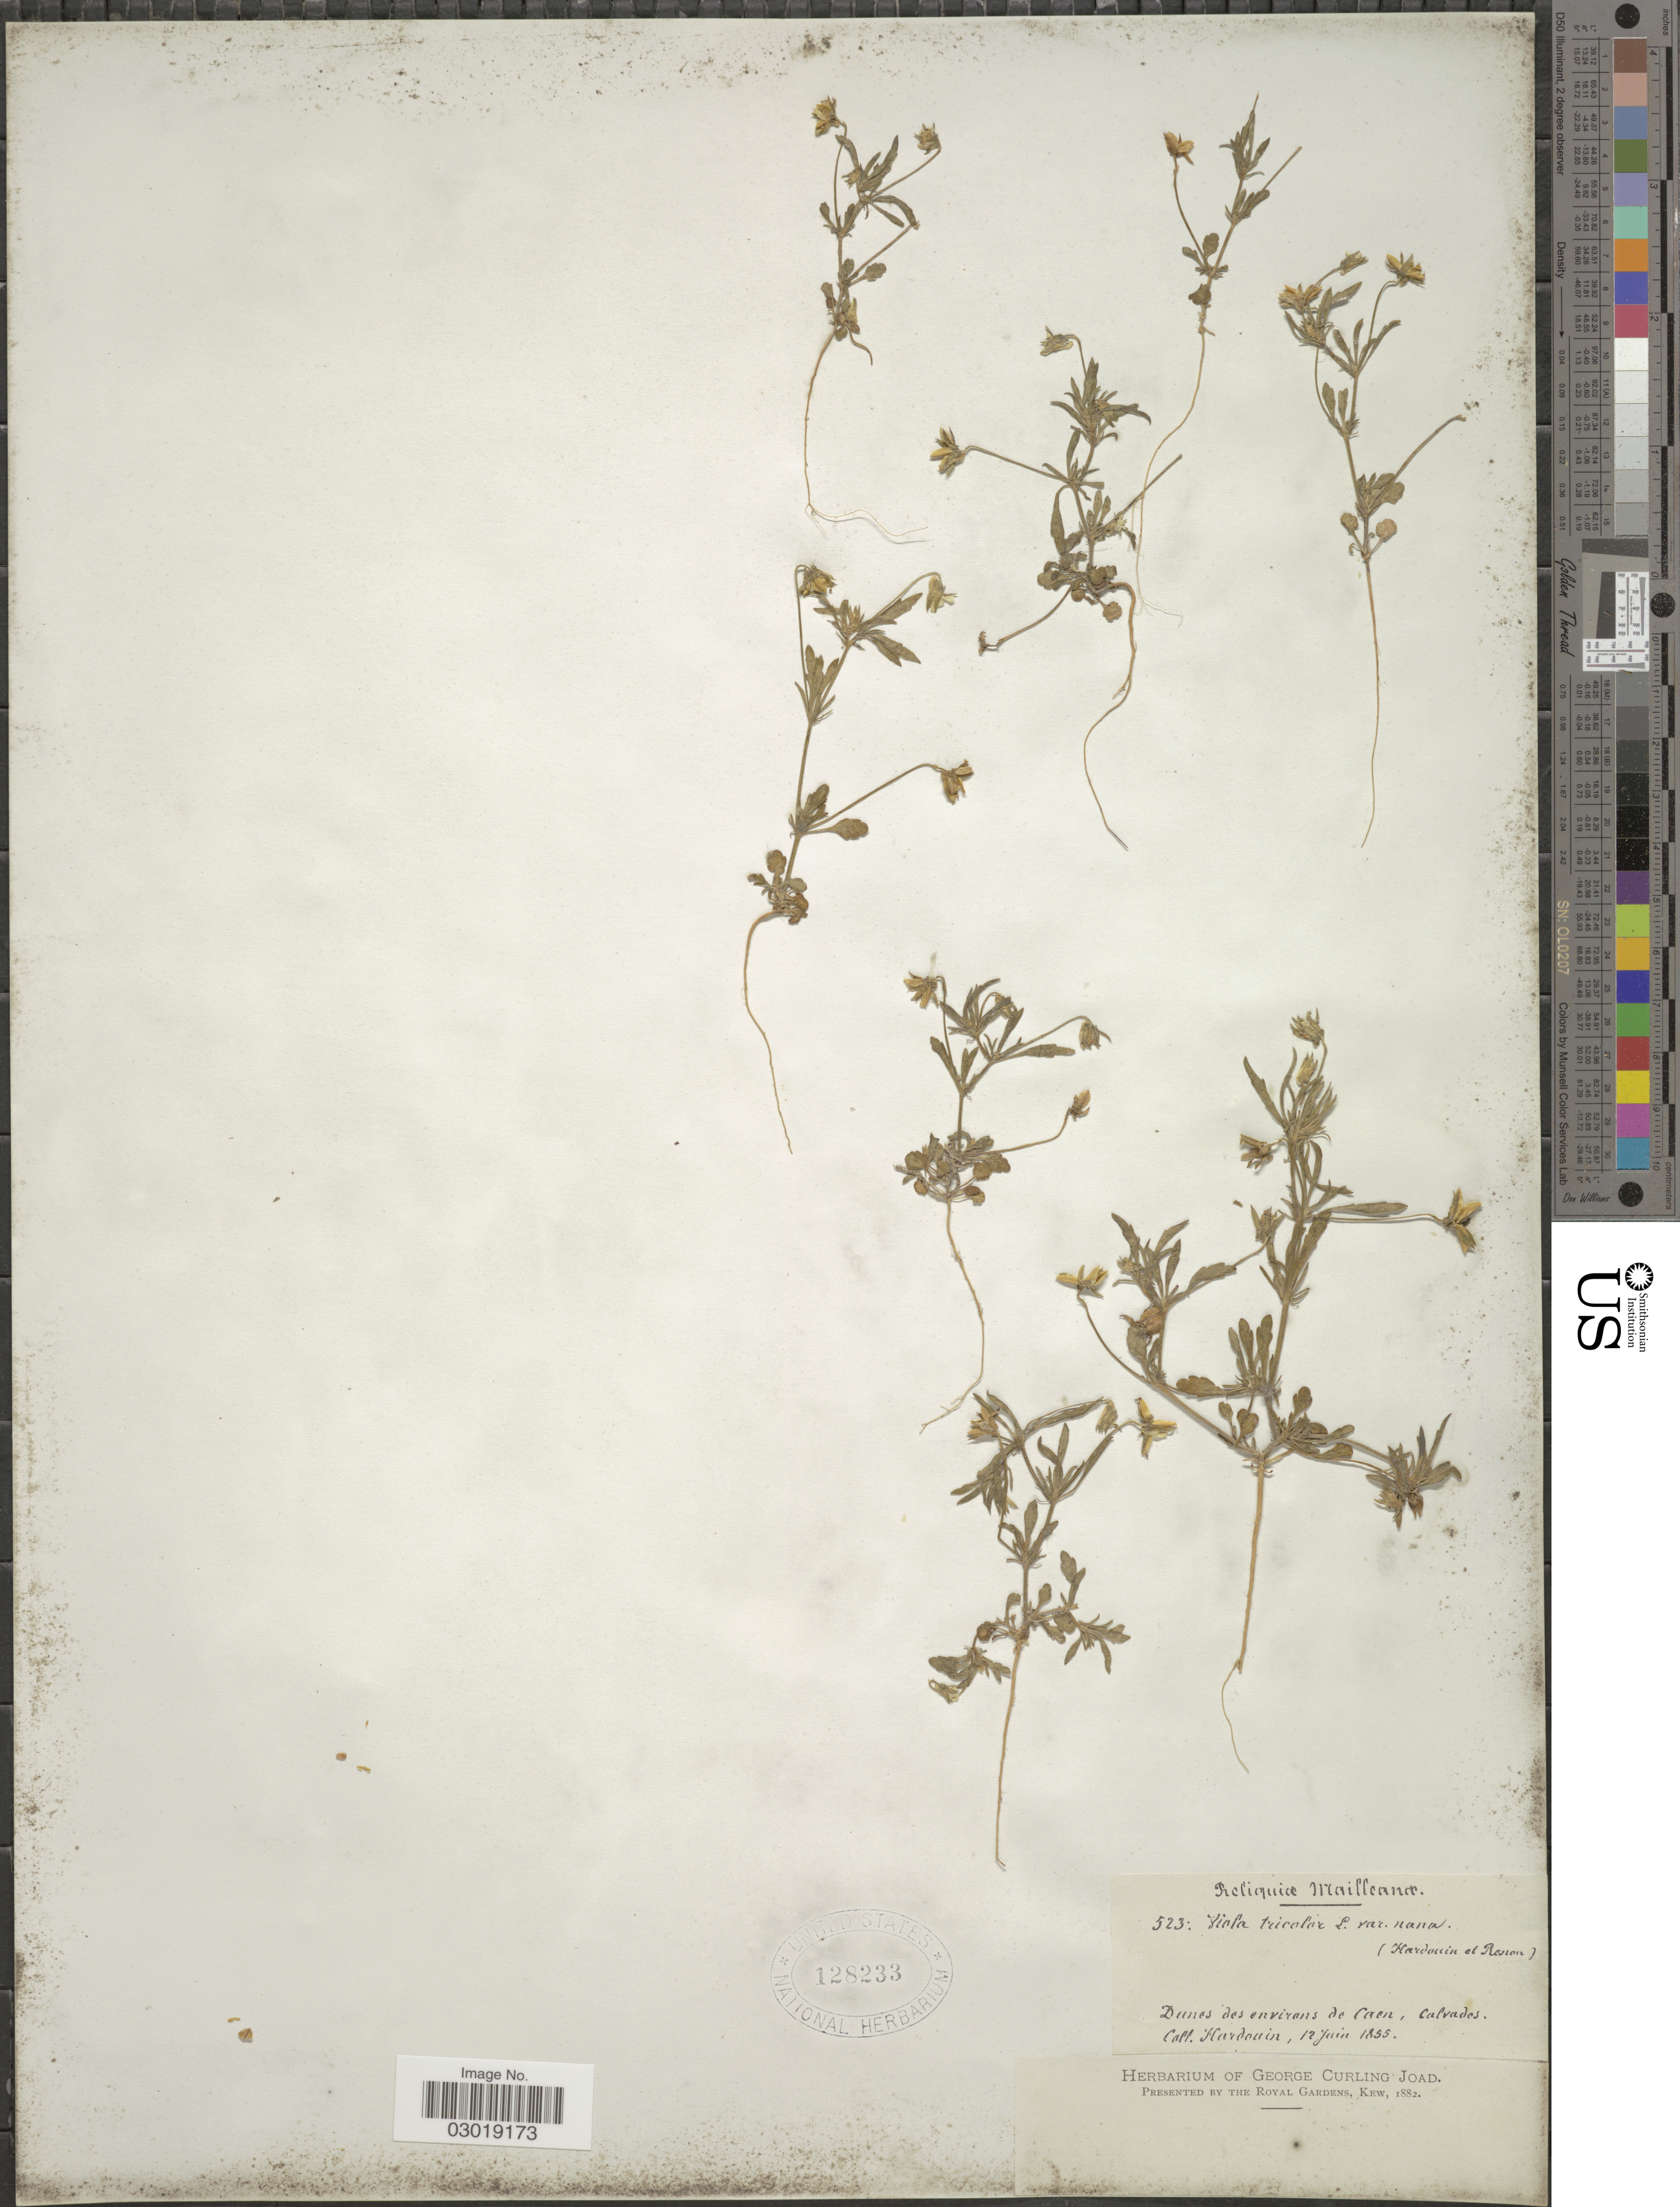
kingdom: Plantae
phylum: Tracheophyta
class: Magnoliopsida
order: Malpighiales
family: Violaceae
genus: Viola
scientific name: Viola tricolor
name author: L.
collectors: Hardouin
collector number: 523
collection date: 1855-06-12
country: France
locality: Dunes des environs de Caen, Calvados.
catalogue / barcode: US 128233